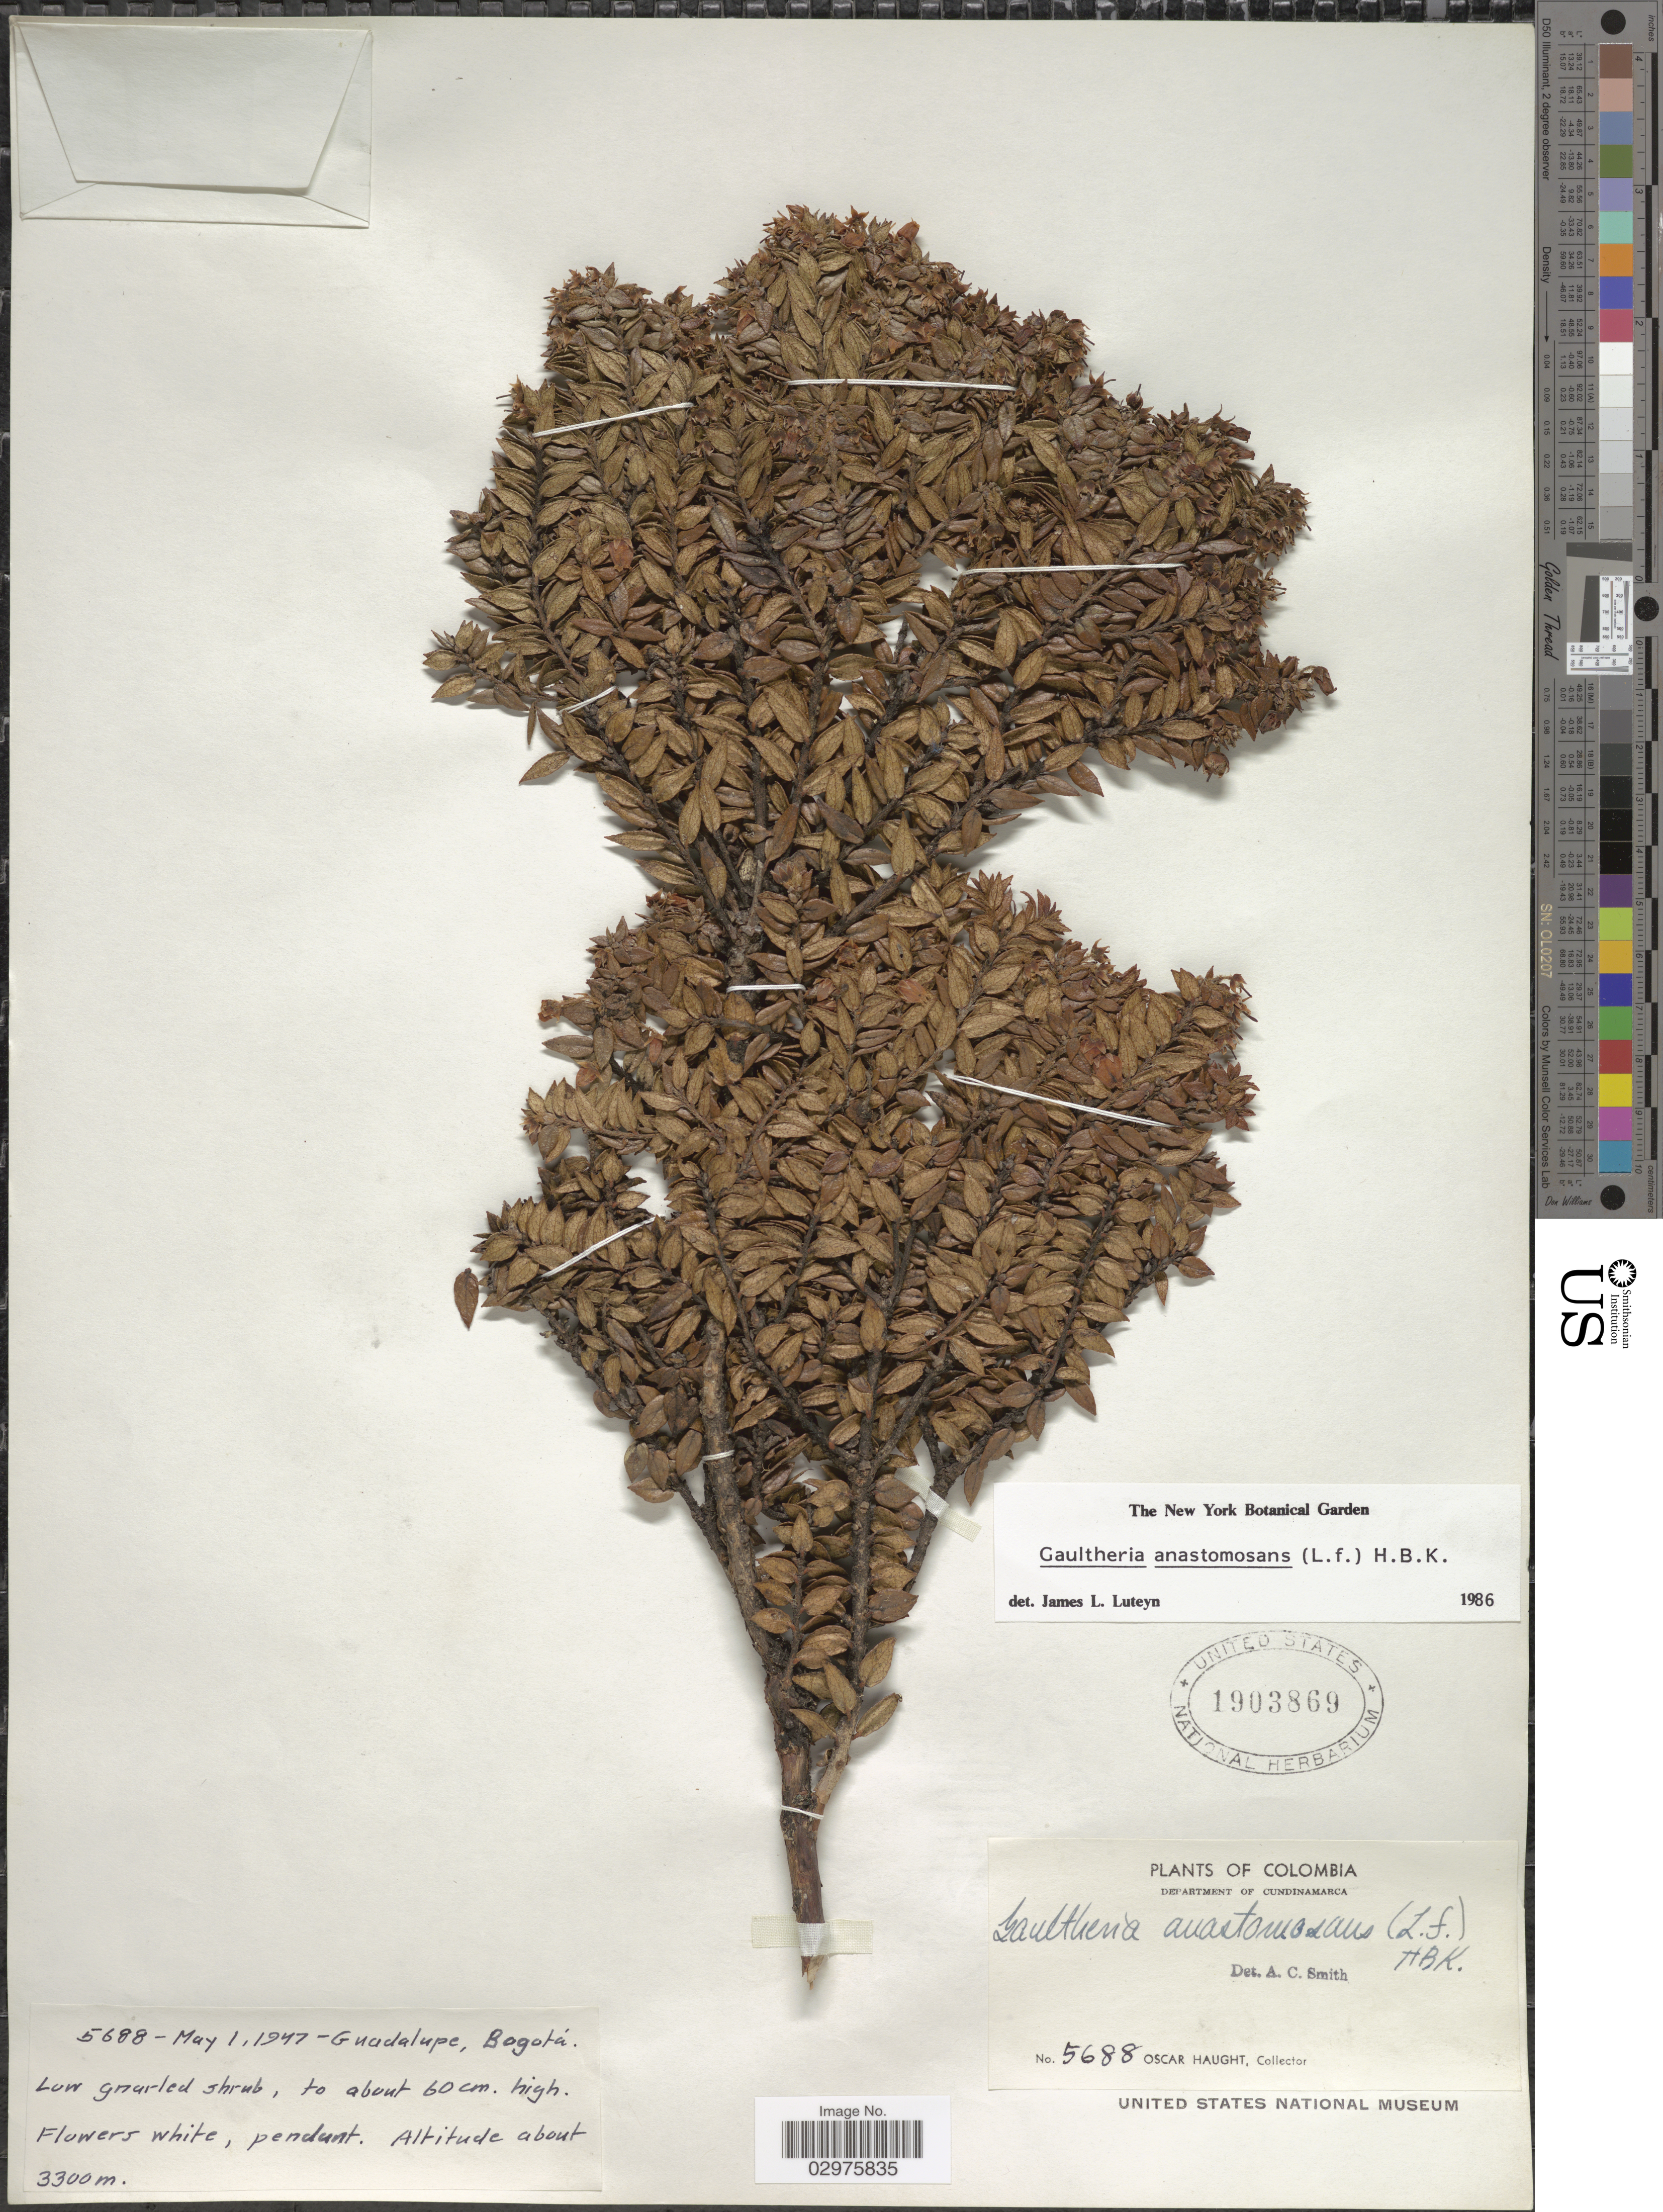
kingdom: Plantae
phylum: Tracheophyta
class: Magnoliopsida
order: Ericales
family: Ericaceae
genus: Gaultheria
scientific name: Gaultheria anastomosans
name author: (L. f.) Kunth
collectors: O. L. Haught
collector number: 5688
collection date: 1947-05-01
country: Colombia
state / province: Cundinamarca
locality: Department of Cundinamarca. Guadalupe, Bogotá.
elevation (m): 3300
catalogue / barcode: US 1903869